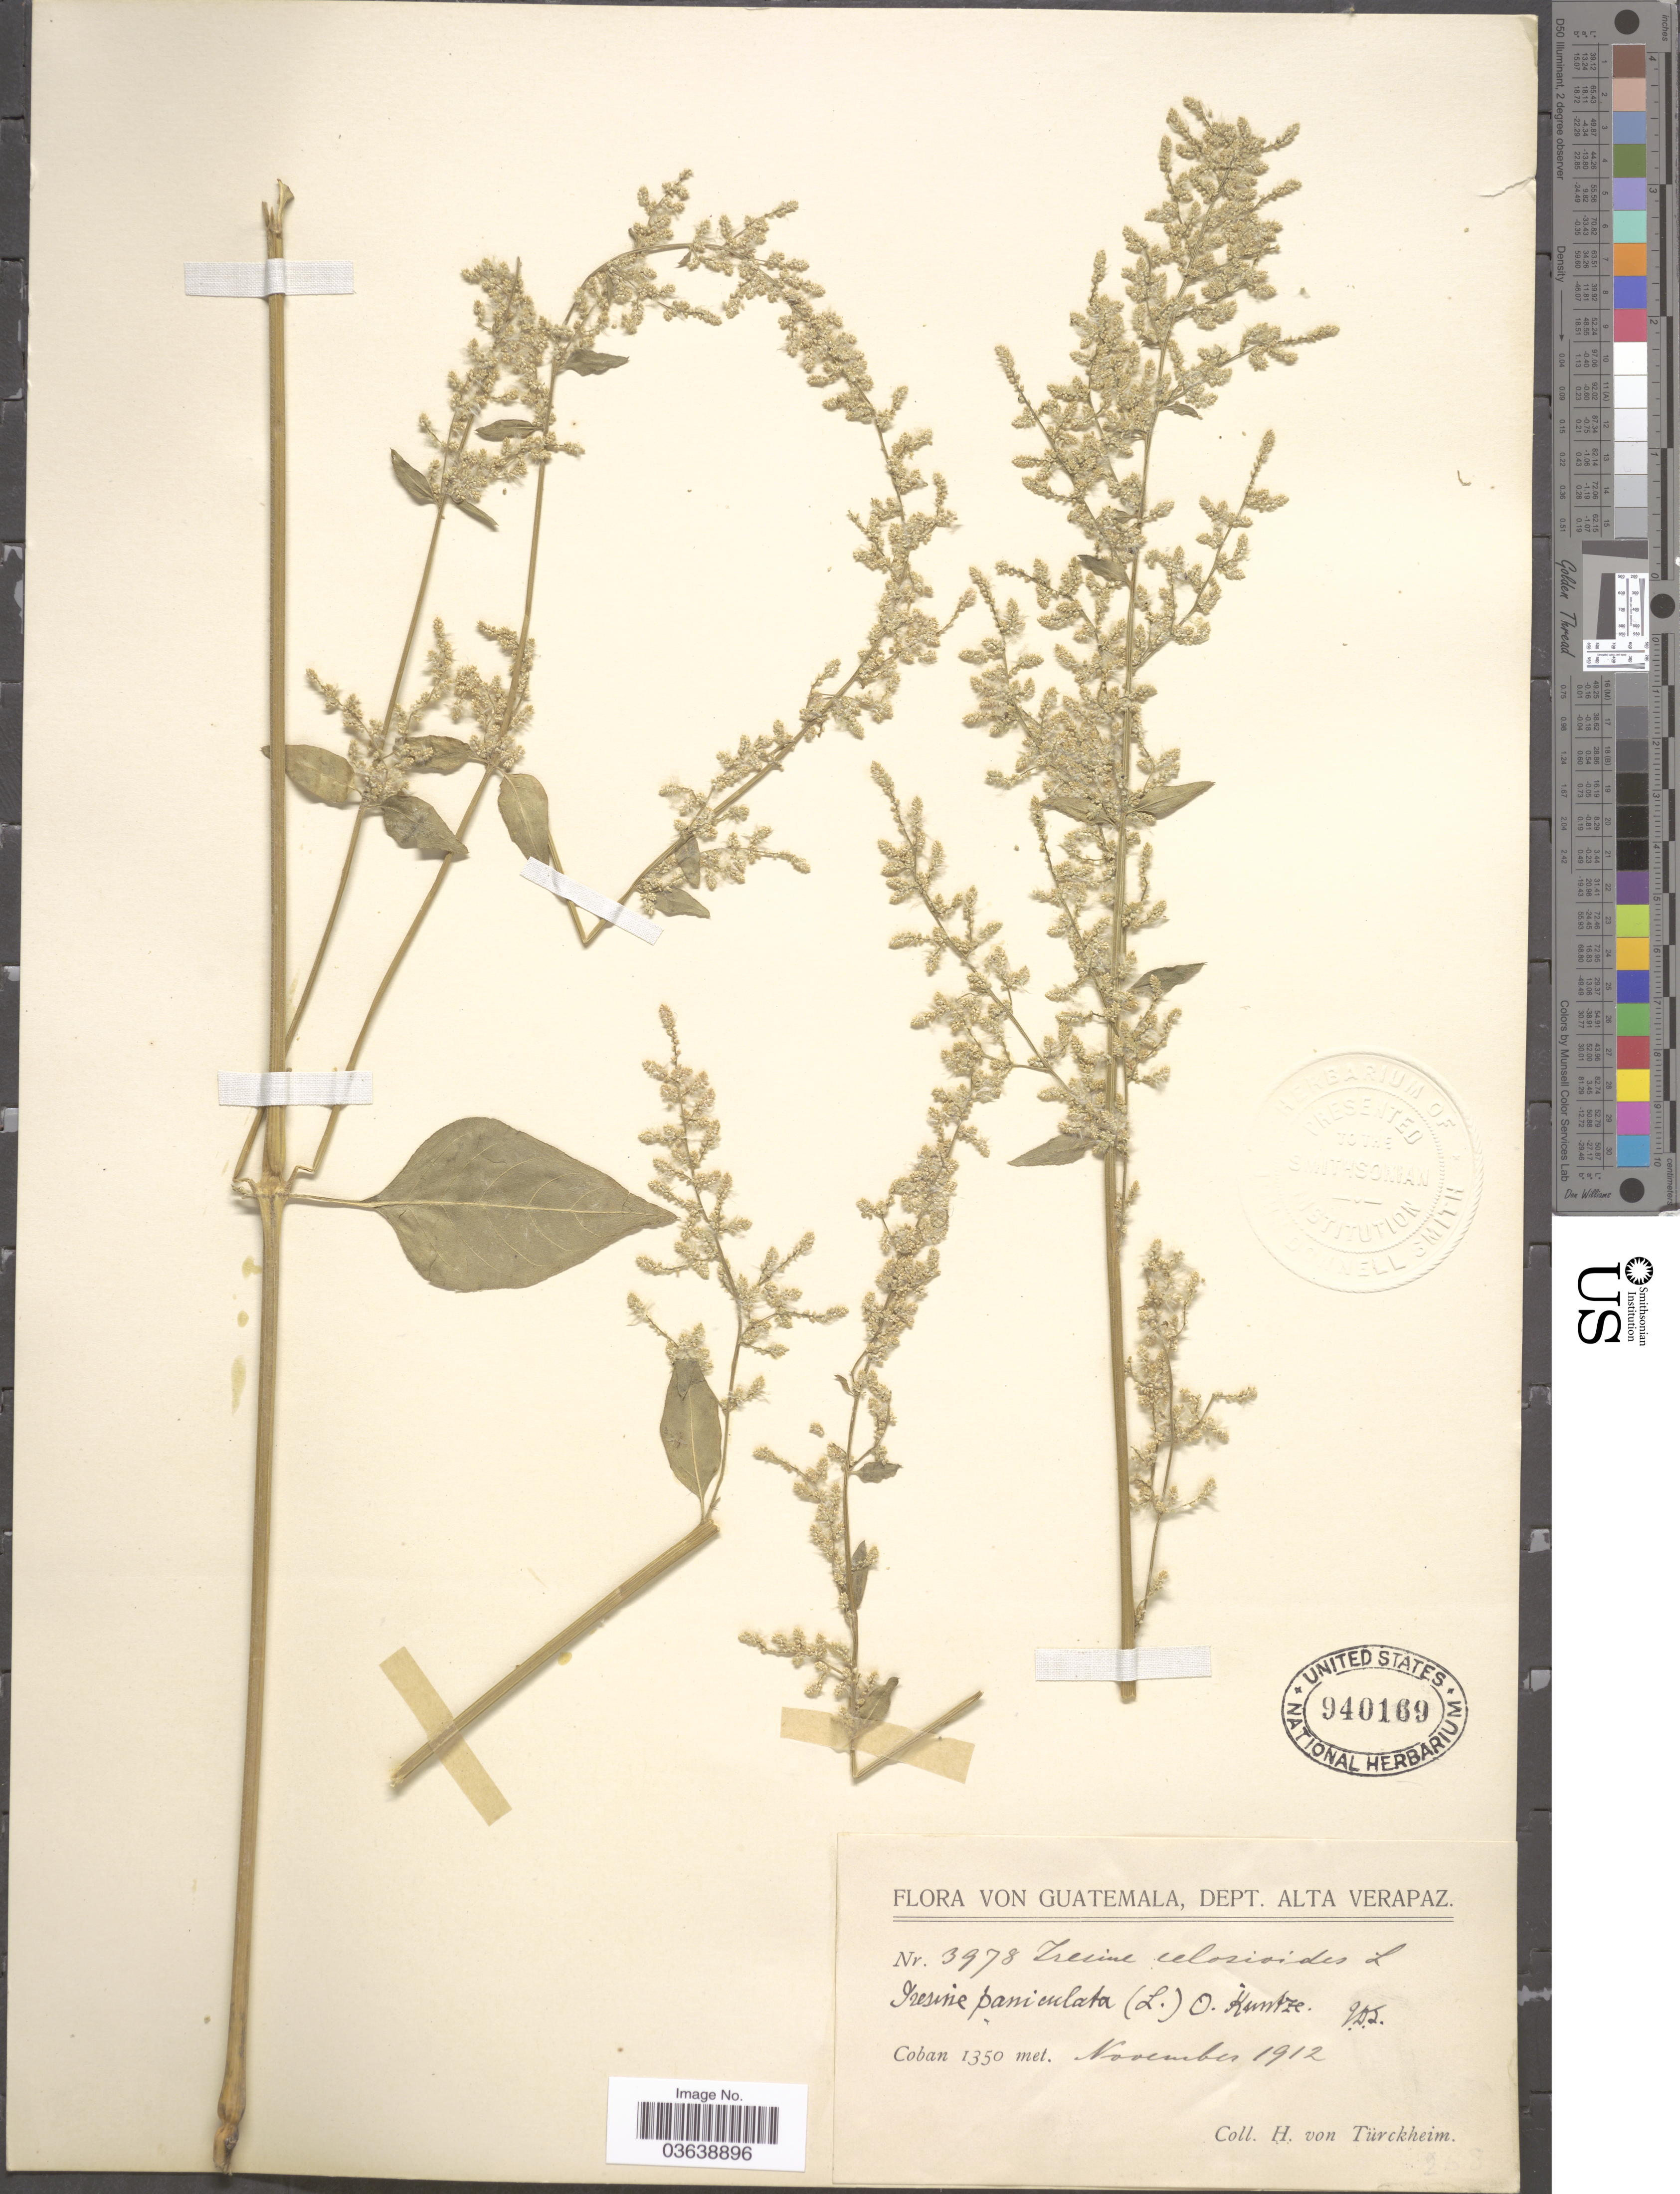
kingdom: Plantae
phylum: Tracheophyta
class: Magnoliopsida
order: Caryophyllales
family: Amaranthaceae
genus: Iresine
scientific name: Iresine celosia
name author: L.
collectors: H. von Türckheim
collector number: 3978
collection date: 1912-11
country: Guatemala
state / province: Alta Verapaz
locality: Coban. Dept. Alta Verapaz.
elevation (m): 1350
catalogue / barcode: US 940169